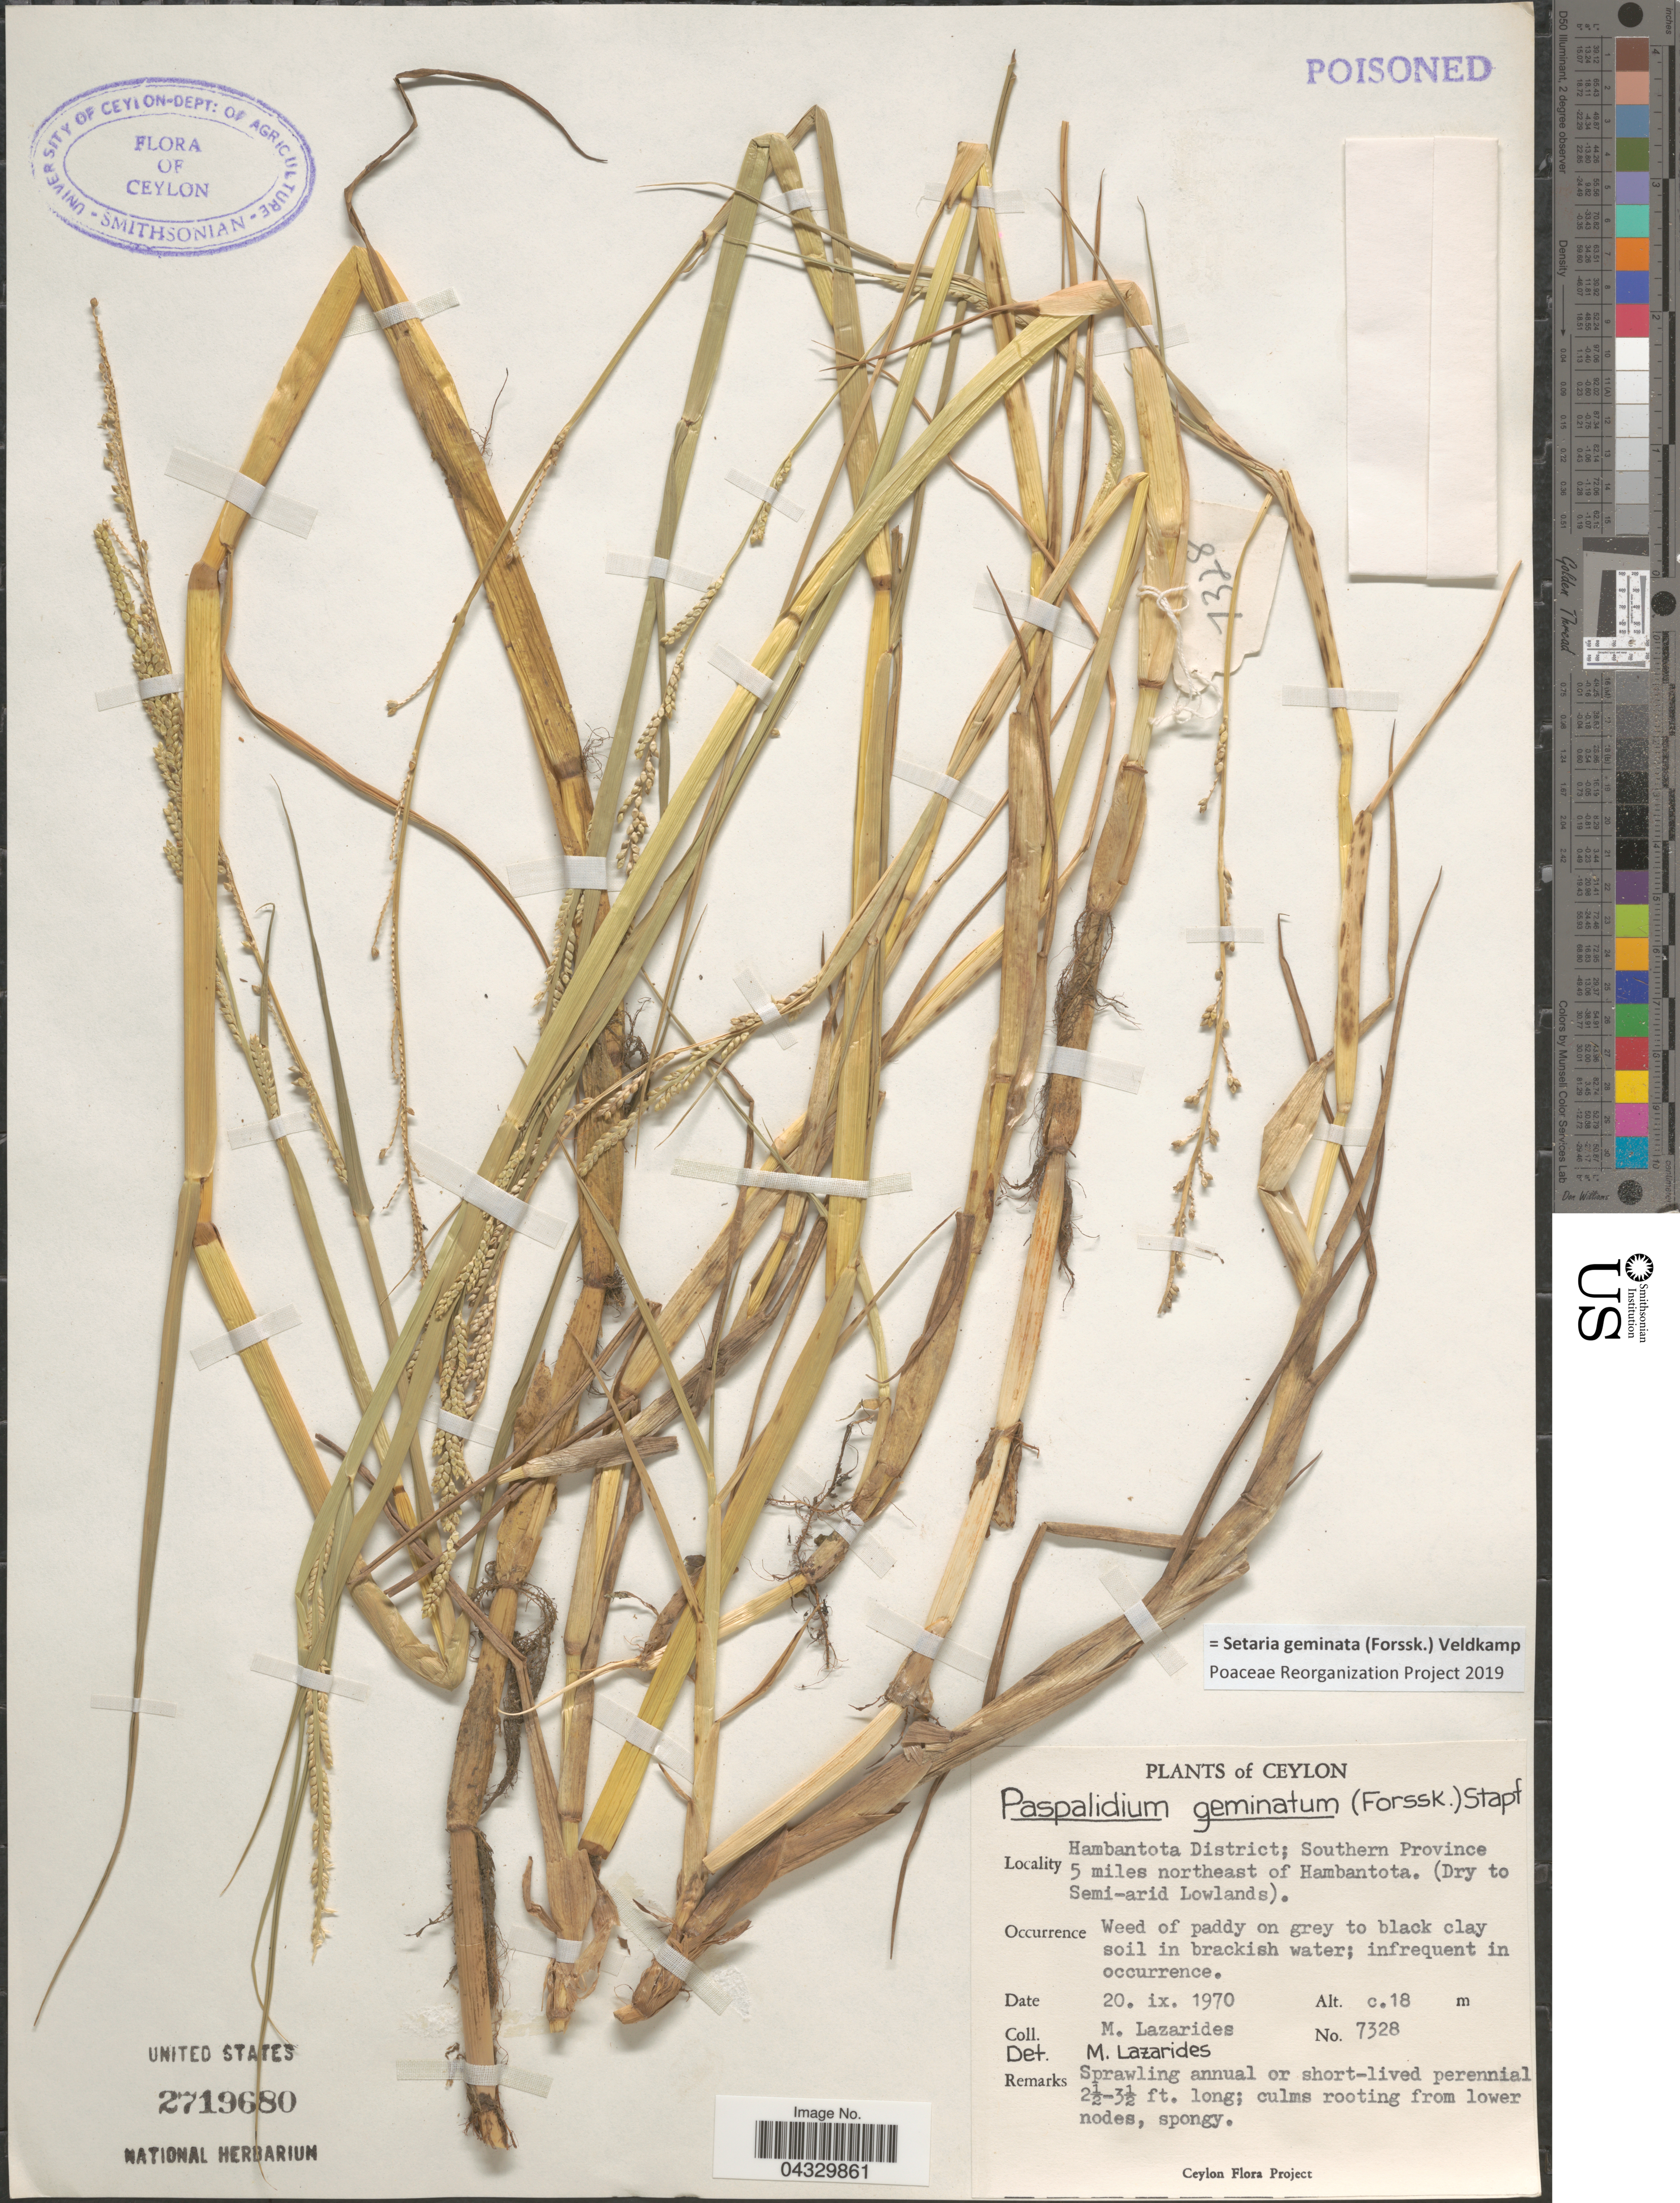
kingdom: Plantae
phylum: Tracheophyta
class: Liliopsida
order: Poales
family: Poaceae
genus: Setaria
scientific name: Setaria geminata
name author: (Forssk.) Veldkamp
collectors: M. Lazarides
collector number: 7328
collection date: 1970-09-20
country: Sri Lanka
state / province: Southern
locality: Ceylon. Hambantota District; 5 miles northeast of Hambantota.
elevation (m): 18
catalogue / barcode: US 2719680